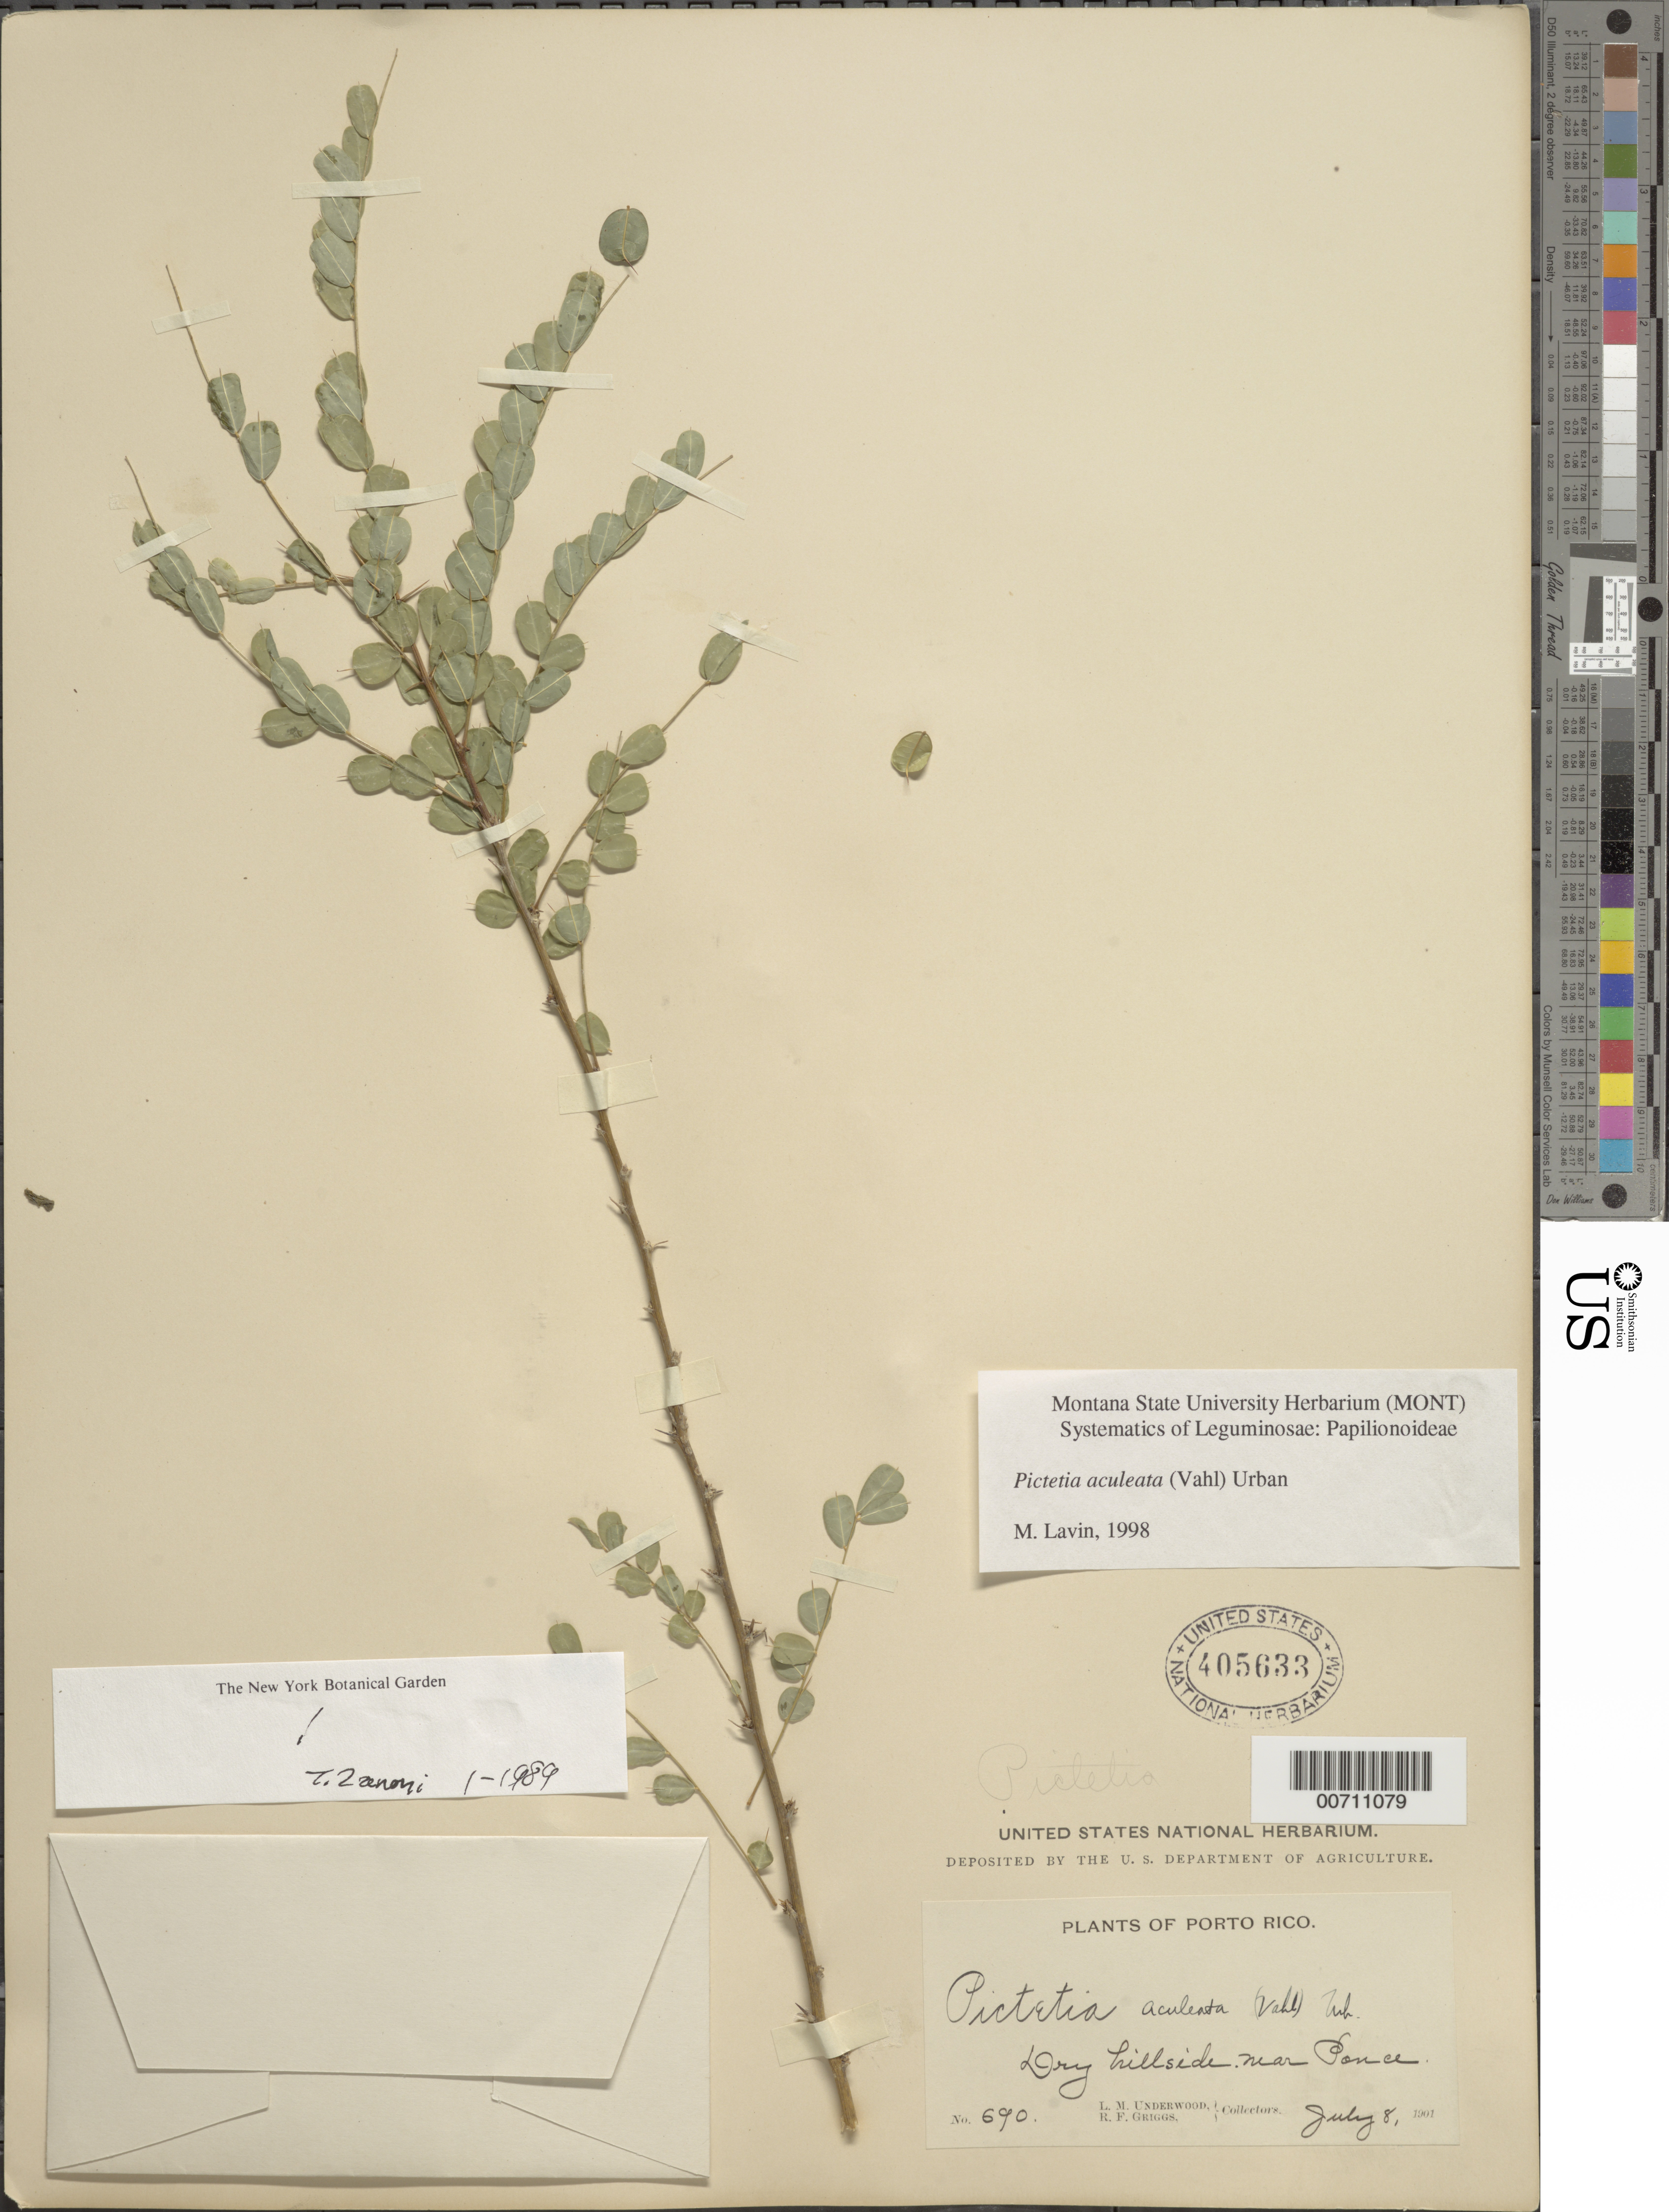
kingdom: Plantae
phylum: Tracheophyta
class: Magnoliopsida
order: Fabales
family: Fabaceae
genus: Pictetia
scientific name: Pictetia aculeata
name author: (Vahl) Urb.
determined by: Lavin, M.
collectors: L. M. Underwood & R. F. Griggs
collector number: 690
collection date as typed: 08 Jul 1901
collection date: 1901-07-08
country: Puerto Rico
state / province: Ponce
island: Greater Antilles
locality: Ponce, near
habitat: Dry hillside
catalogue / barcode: US 405633